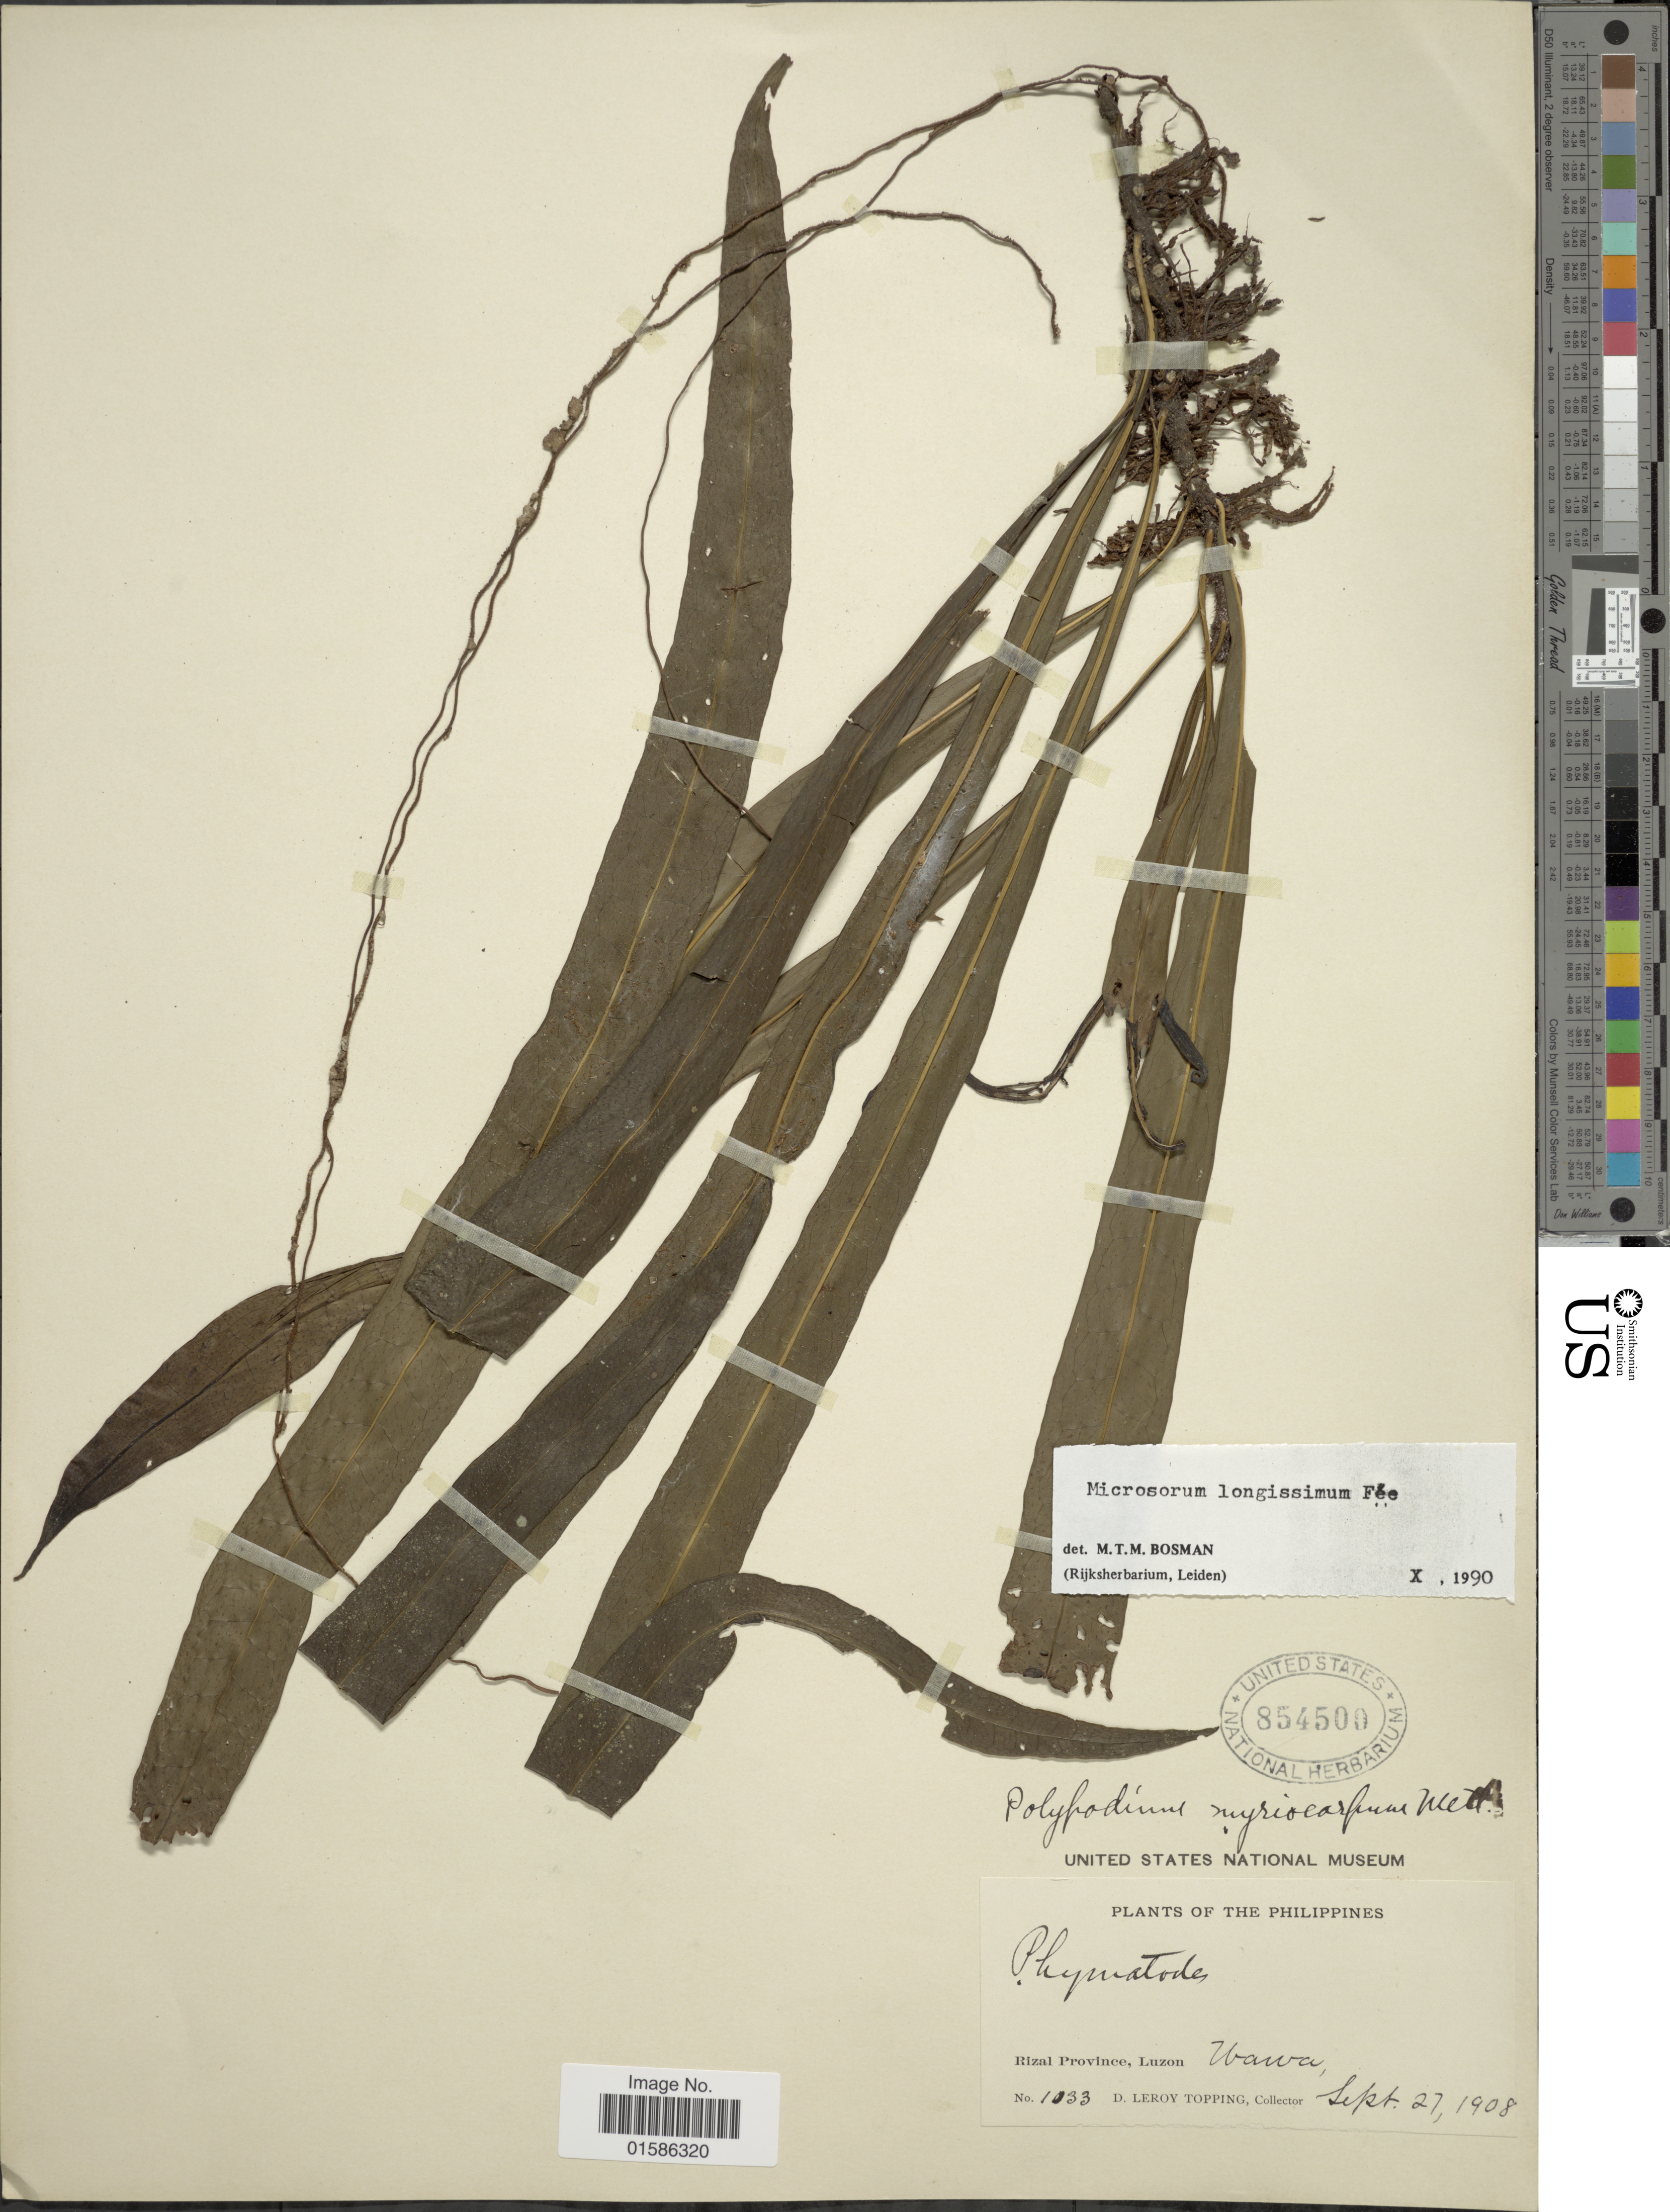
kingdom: Plantae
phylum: Tracheophyta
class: Polypodiopsida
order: Polypodiales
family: Polypodiaceae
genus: Microsorum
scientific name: Microsorum longissimum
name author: Fée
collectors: D. L. Topping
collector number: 1033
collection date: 1908-09-27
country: Philippines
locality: Rizal Province, Luzon, Wawa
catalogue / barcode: US 854500